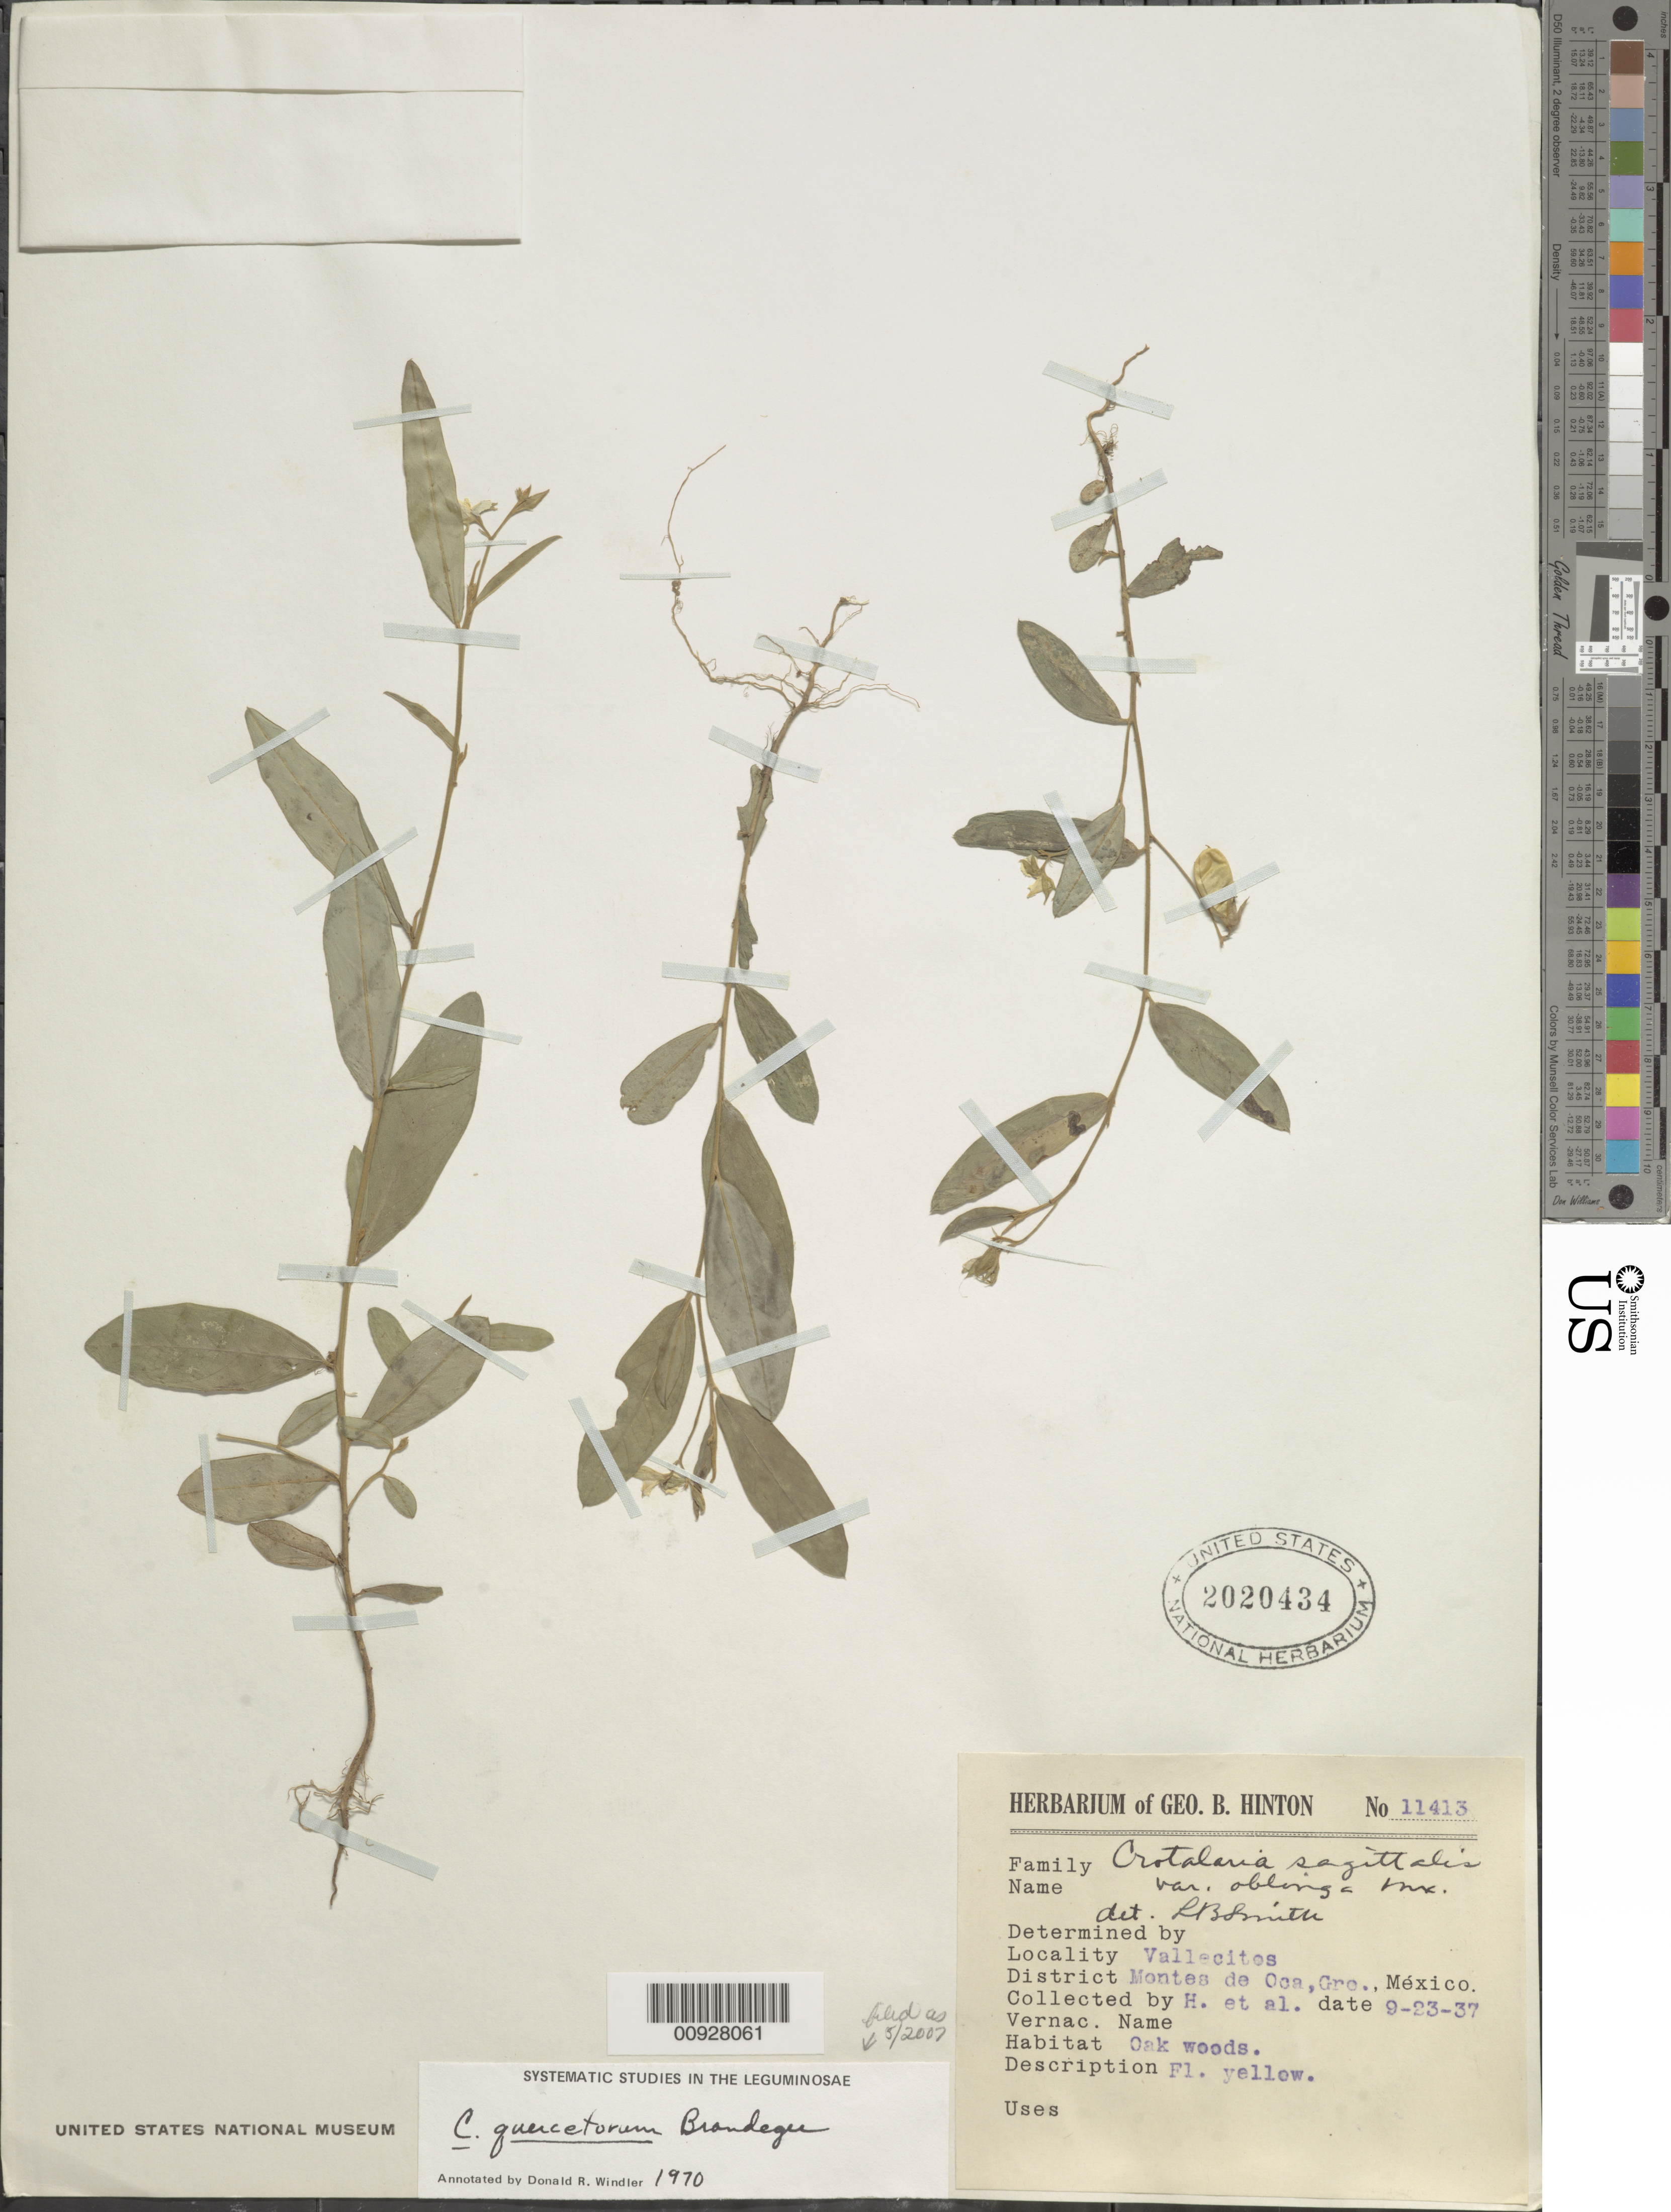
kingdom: Plantae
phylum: Tracheophyta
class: Magnoliopsida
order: Fabales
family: Fabaceae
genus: Crotalaria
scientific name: Crotalaria quercetorum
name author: Brandegee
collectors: G. B. Hinton & et al.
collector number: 11413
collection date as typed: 23 Sep 1937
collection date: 1937-09-23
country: Mexico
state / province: Guerrero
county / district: Montes de Oca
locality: Vallecitos, District Montes de Oca, Guerrero.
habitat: Oak woods.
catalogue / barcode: US 2020434